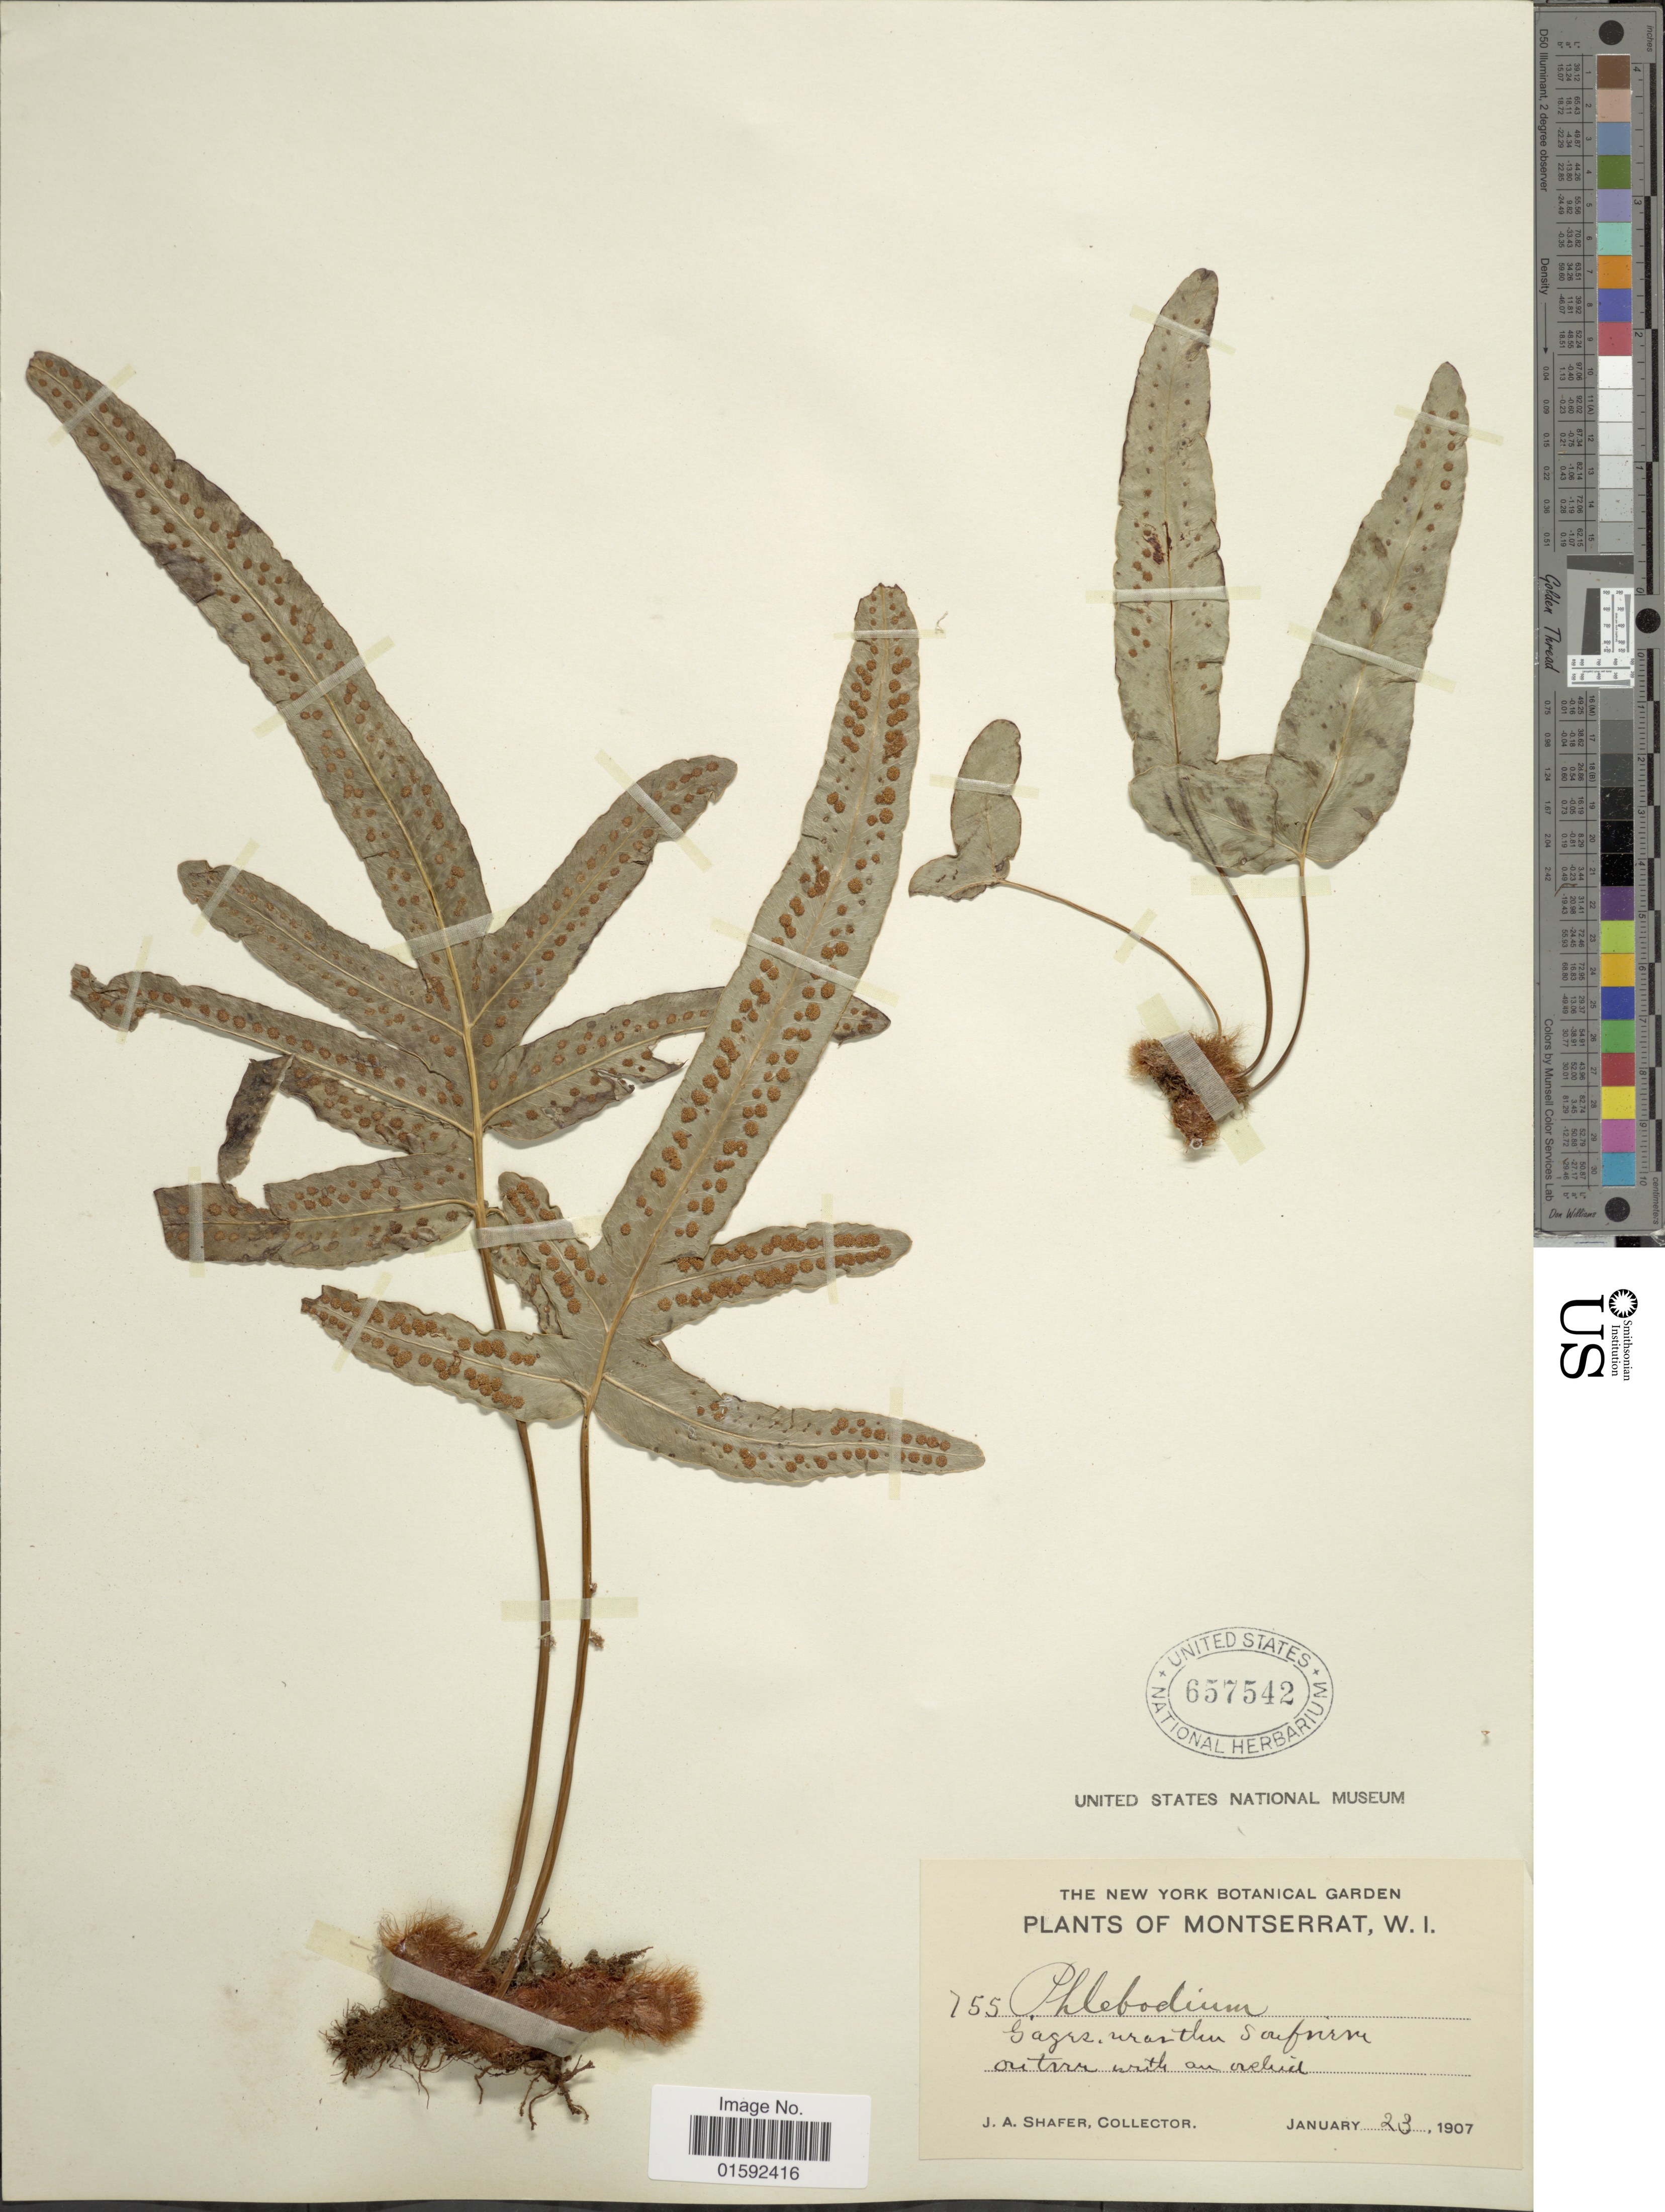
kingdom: Plantae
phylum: Tracheophyta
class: Polypodiopsida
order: Polypodiales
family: Polypodiaceae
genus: Phlebodium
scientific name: Phlebodium aureum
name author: (L.) J. Sm.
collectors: J. A. Shafer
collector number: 755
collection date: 1907-01-23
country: Montserrat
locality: Montserrat, W. I., on tree with an ovelud.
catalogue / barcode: US 657542